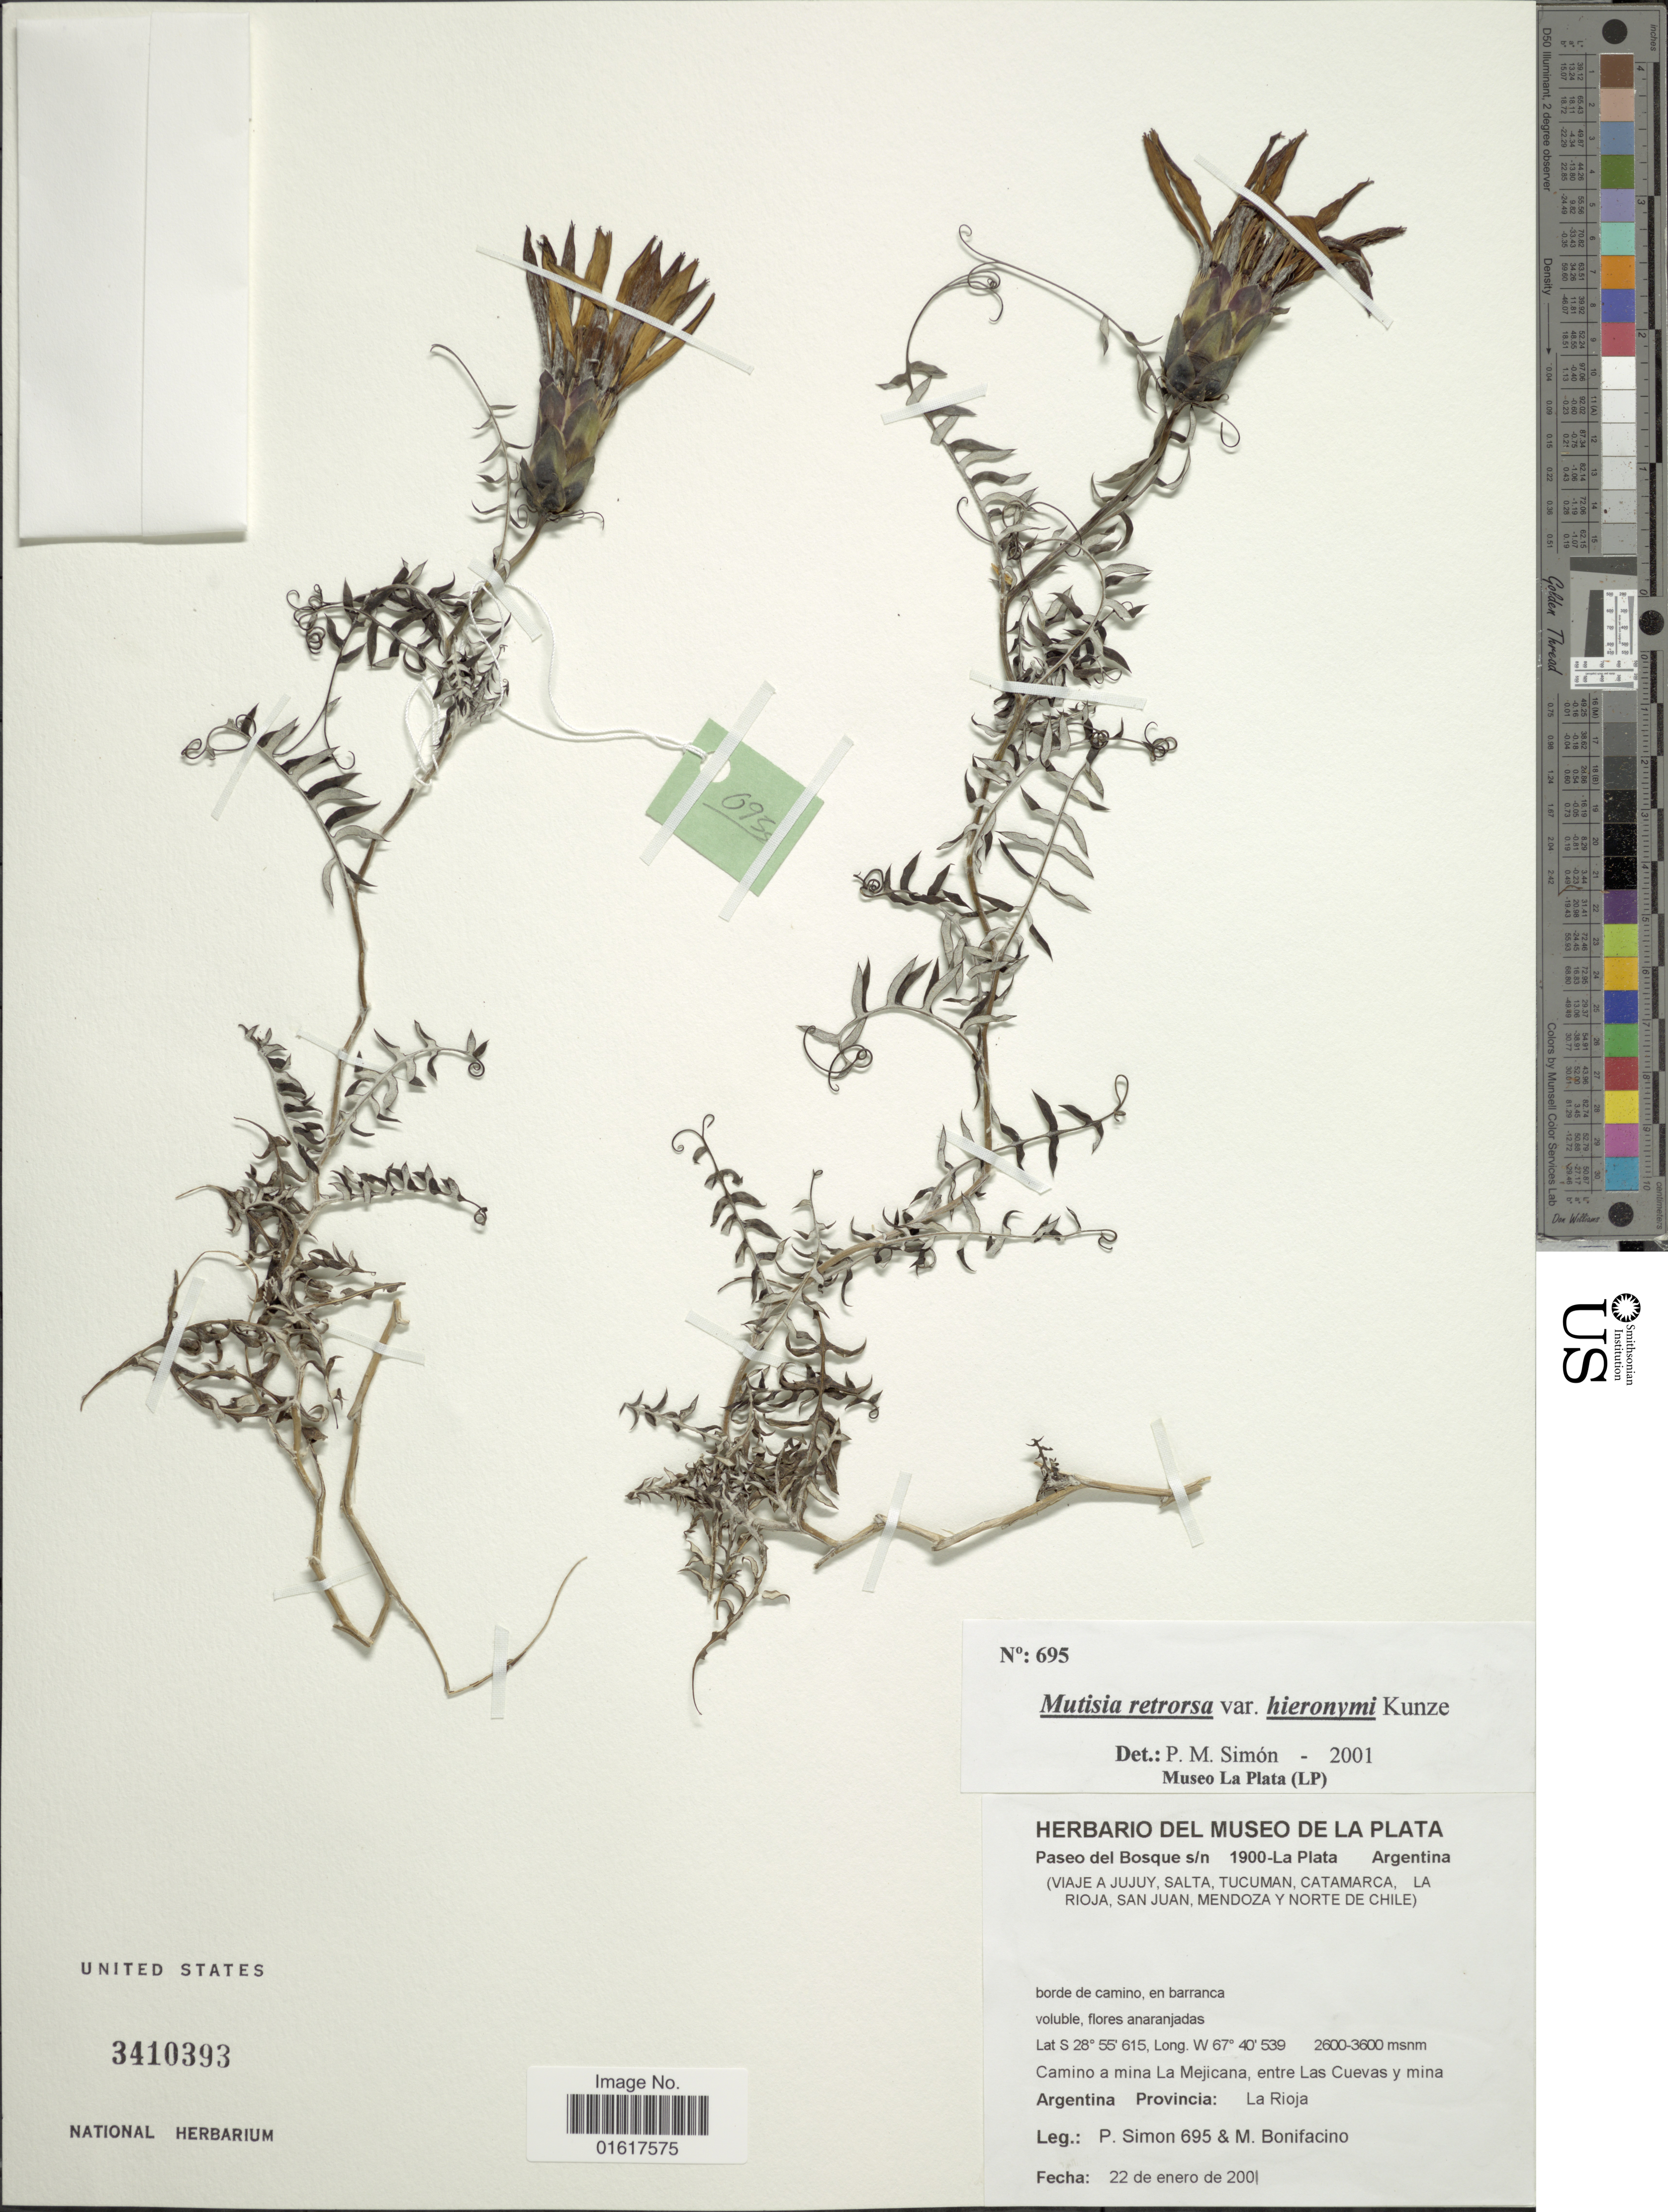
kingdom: Plantae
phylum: Tracheophyta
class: Magnoliopsida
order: Asterales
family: Asteraceae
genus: Mutisia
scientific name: Mutisia castellanosii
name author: Cabrera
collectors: P. Simon & M. Bonifacino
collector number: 695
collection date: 2001-01-22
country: Argentina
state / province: La Rioja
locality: Camino a mina La Mejicana, entre Las Cuevas y mina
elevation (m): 2600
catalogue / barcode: US 3410393